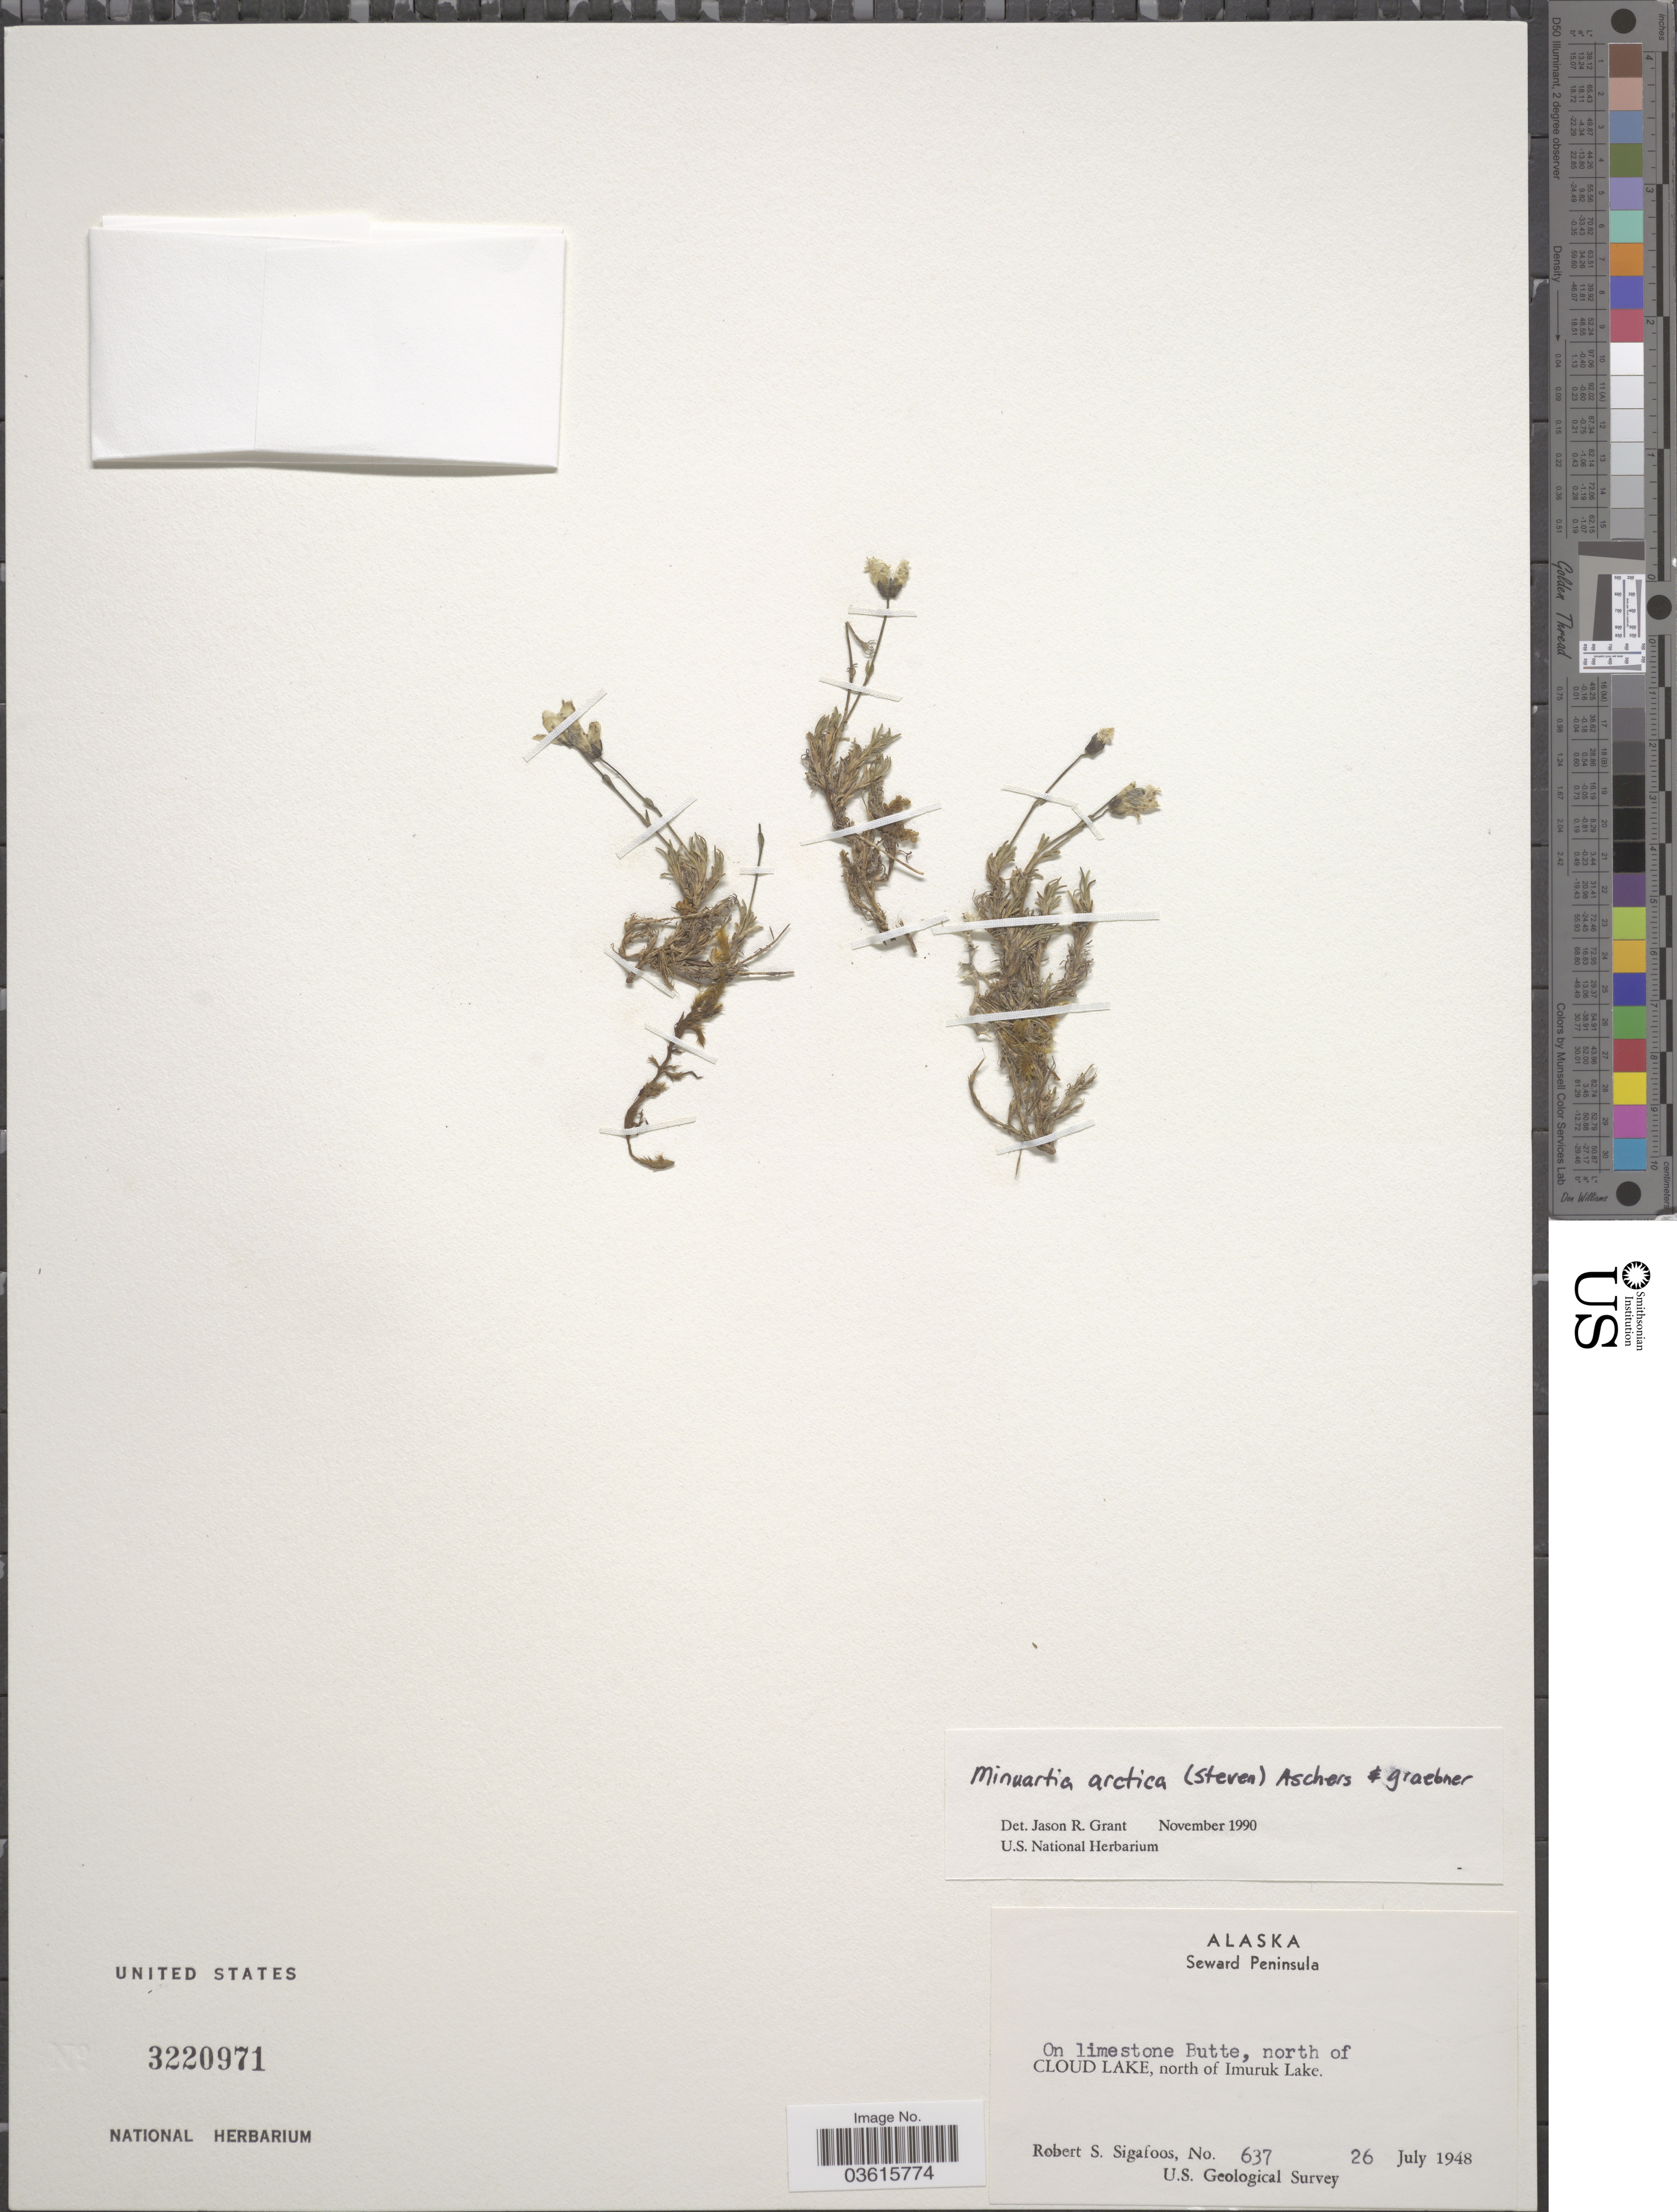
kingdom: Plantae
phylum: Tracheophyta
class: Magnoliopsida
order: Caryophyllales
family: Caryophyllaceae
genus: Cherleria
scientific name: Cherleria arctica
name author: (Steven ex Ser.) A.J. Moore & Dillenb.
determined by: Strong, M. T., (US), Smithsonian Institution - National Museum of Natural History (UNITED STATES)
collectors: R. Sigafoos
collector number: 637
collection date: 1948-07-26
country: United States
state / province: Alaska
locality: Seward Peninsula. On limestone Butte, north of Cloud Lake, north of Imuruk Lake.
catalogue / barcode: US 3220971